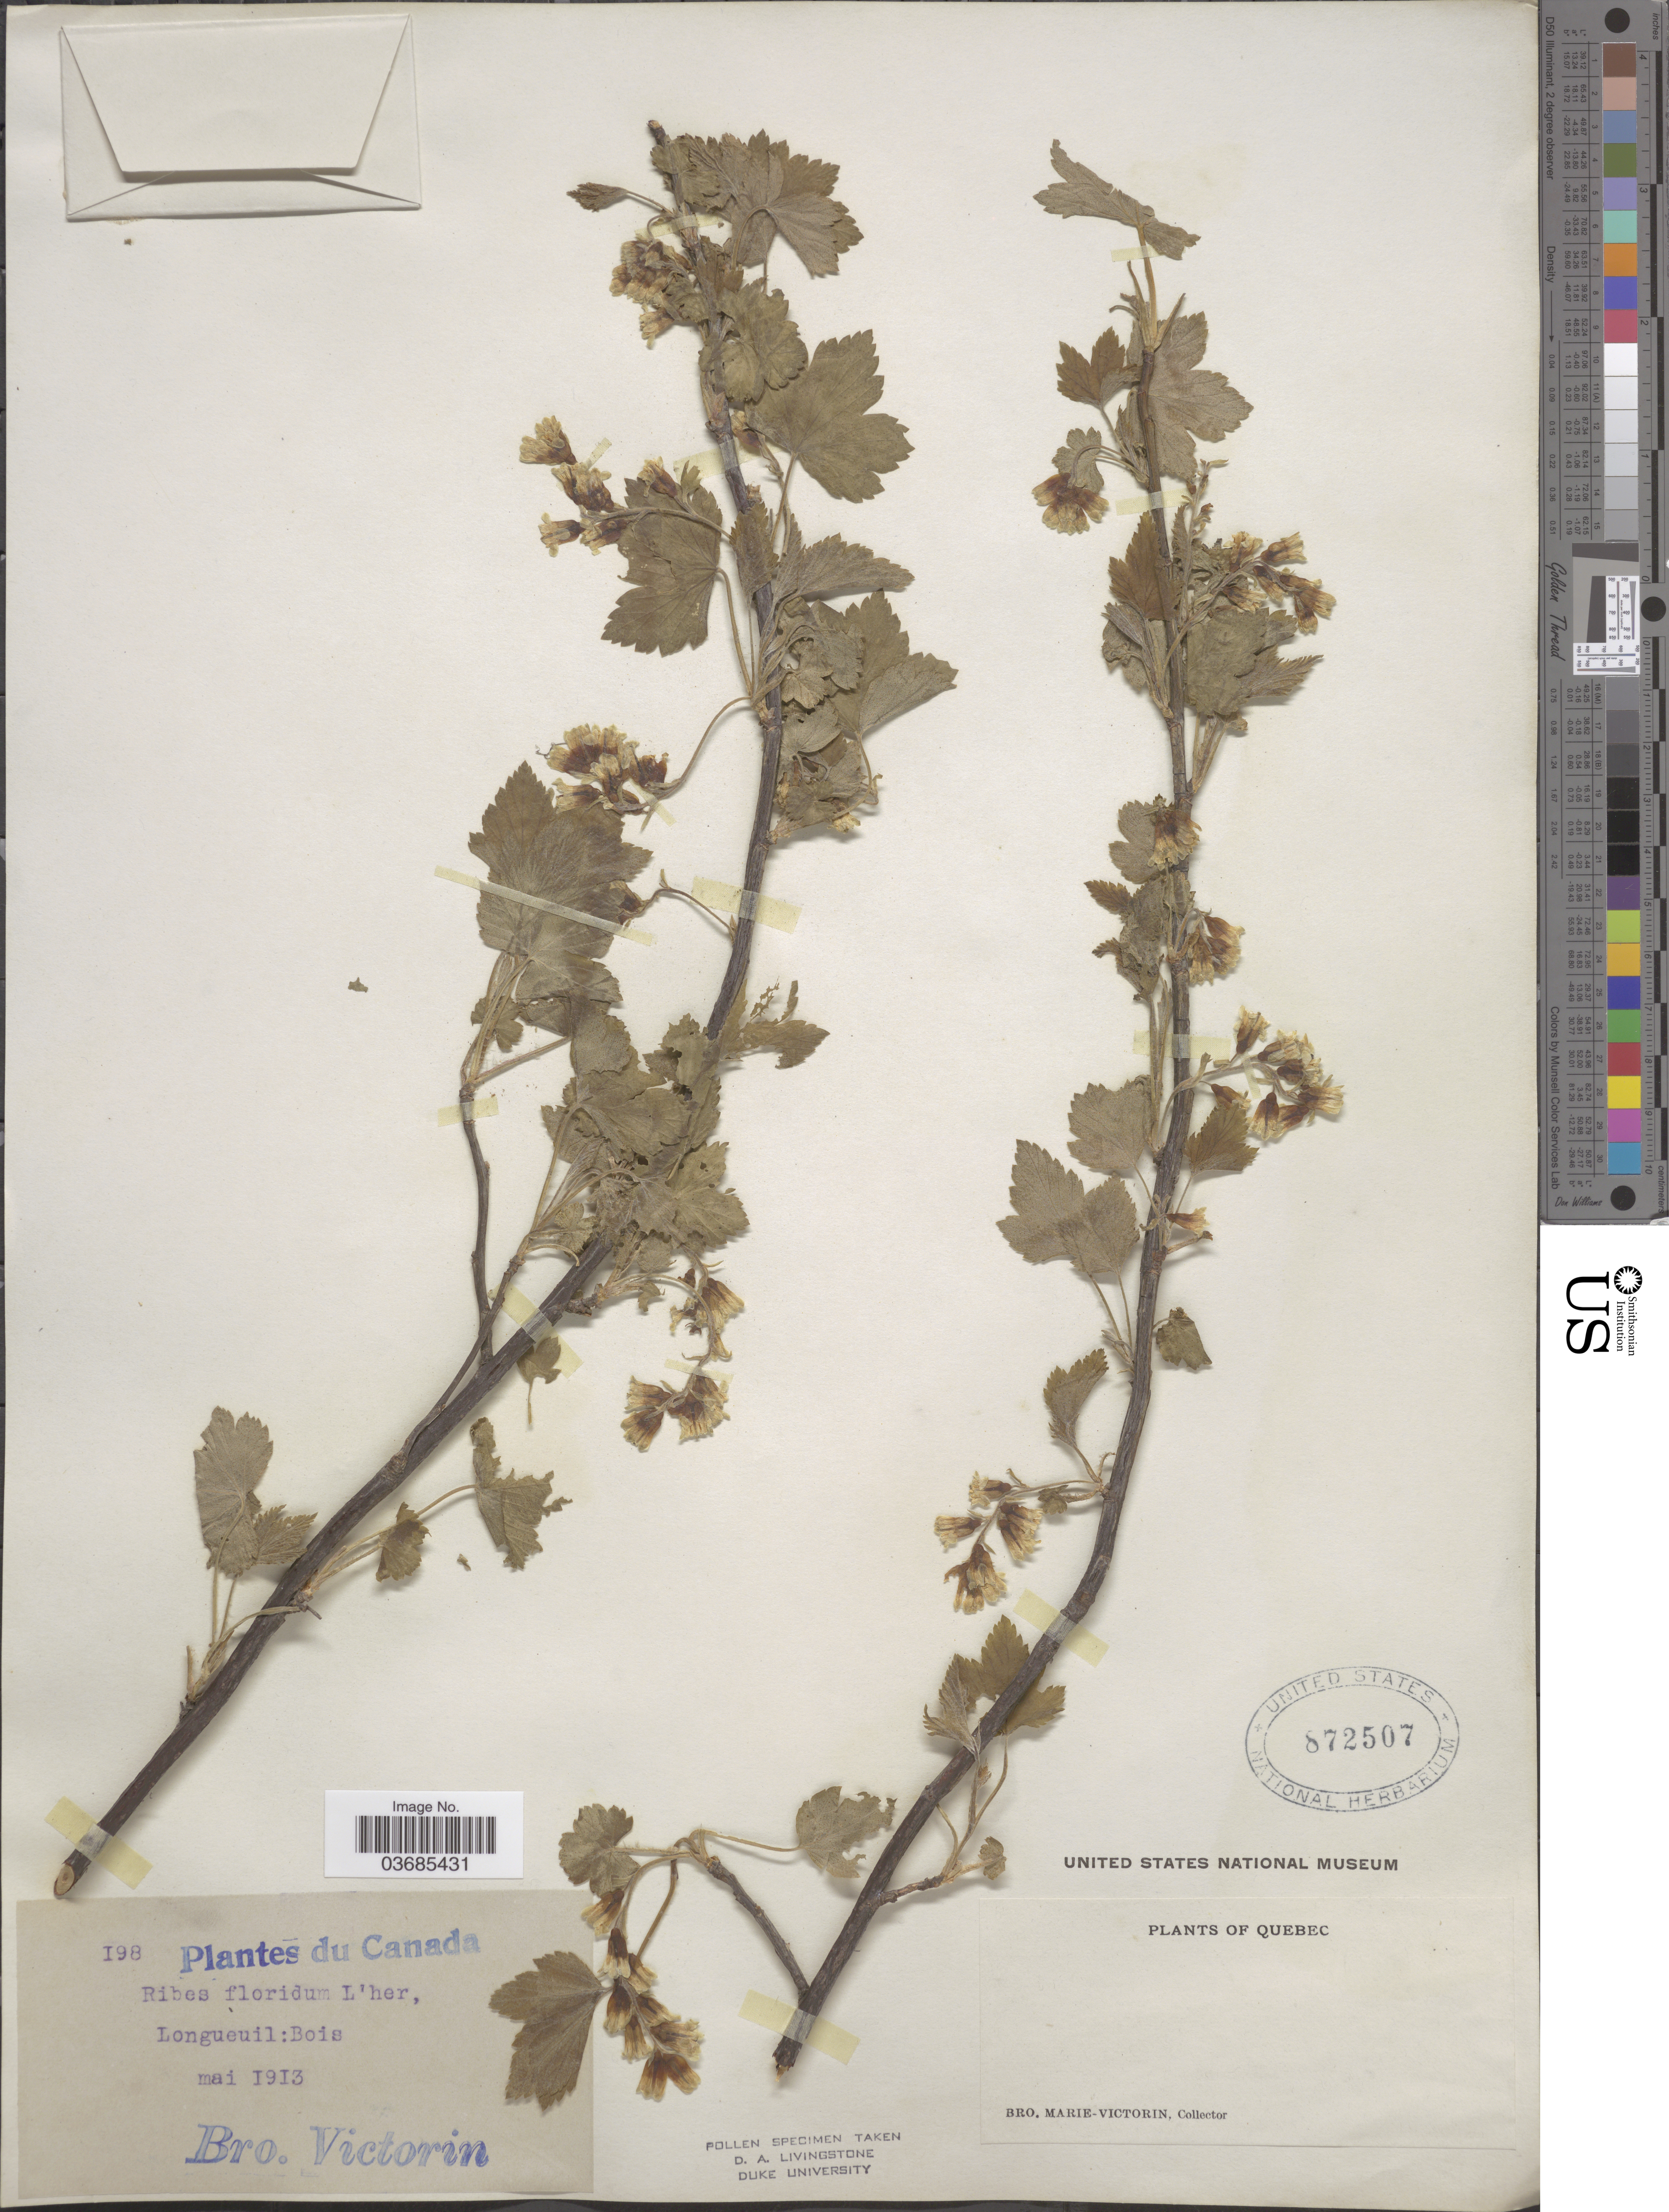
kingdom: Plantae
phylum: Tracheophyta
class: Magnoliopsida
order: Saxifragales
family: Grossulariaceae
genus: Ribes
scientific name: Ribes americanum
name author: Mill.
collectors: Fr. Marie-Victorin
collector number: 198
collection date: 1913-05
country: Canada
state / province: Quebec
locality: Longueuil: Bois.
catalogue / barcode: US 872507